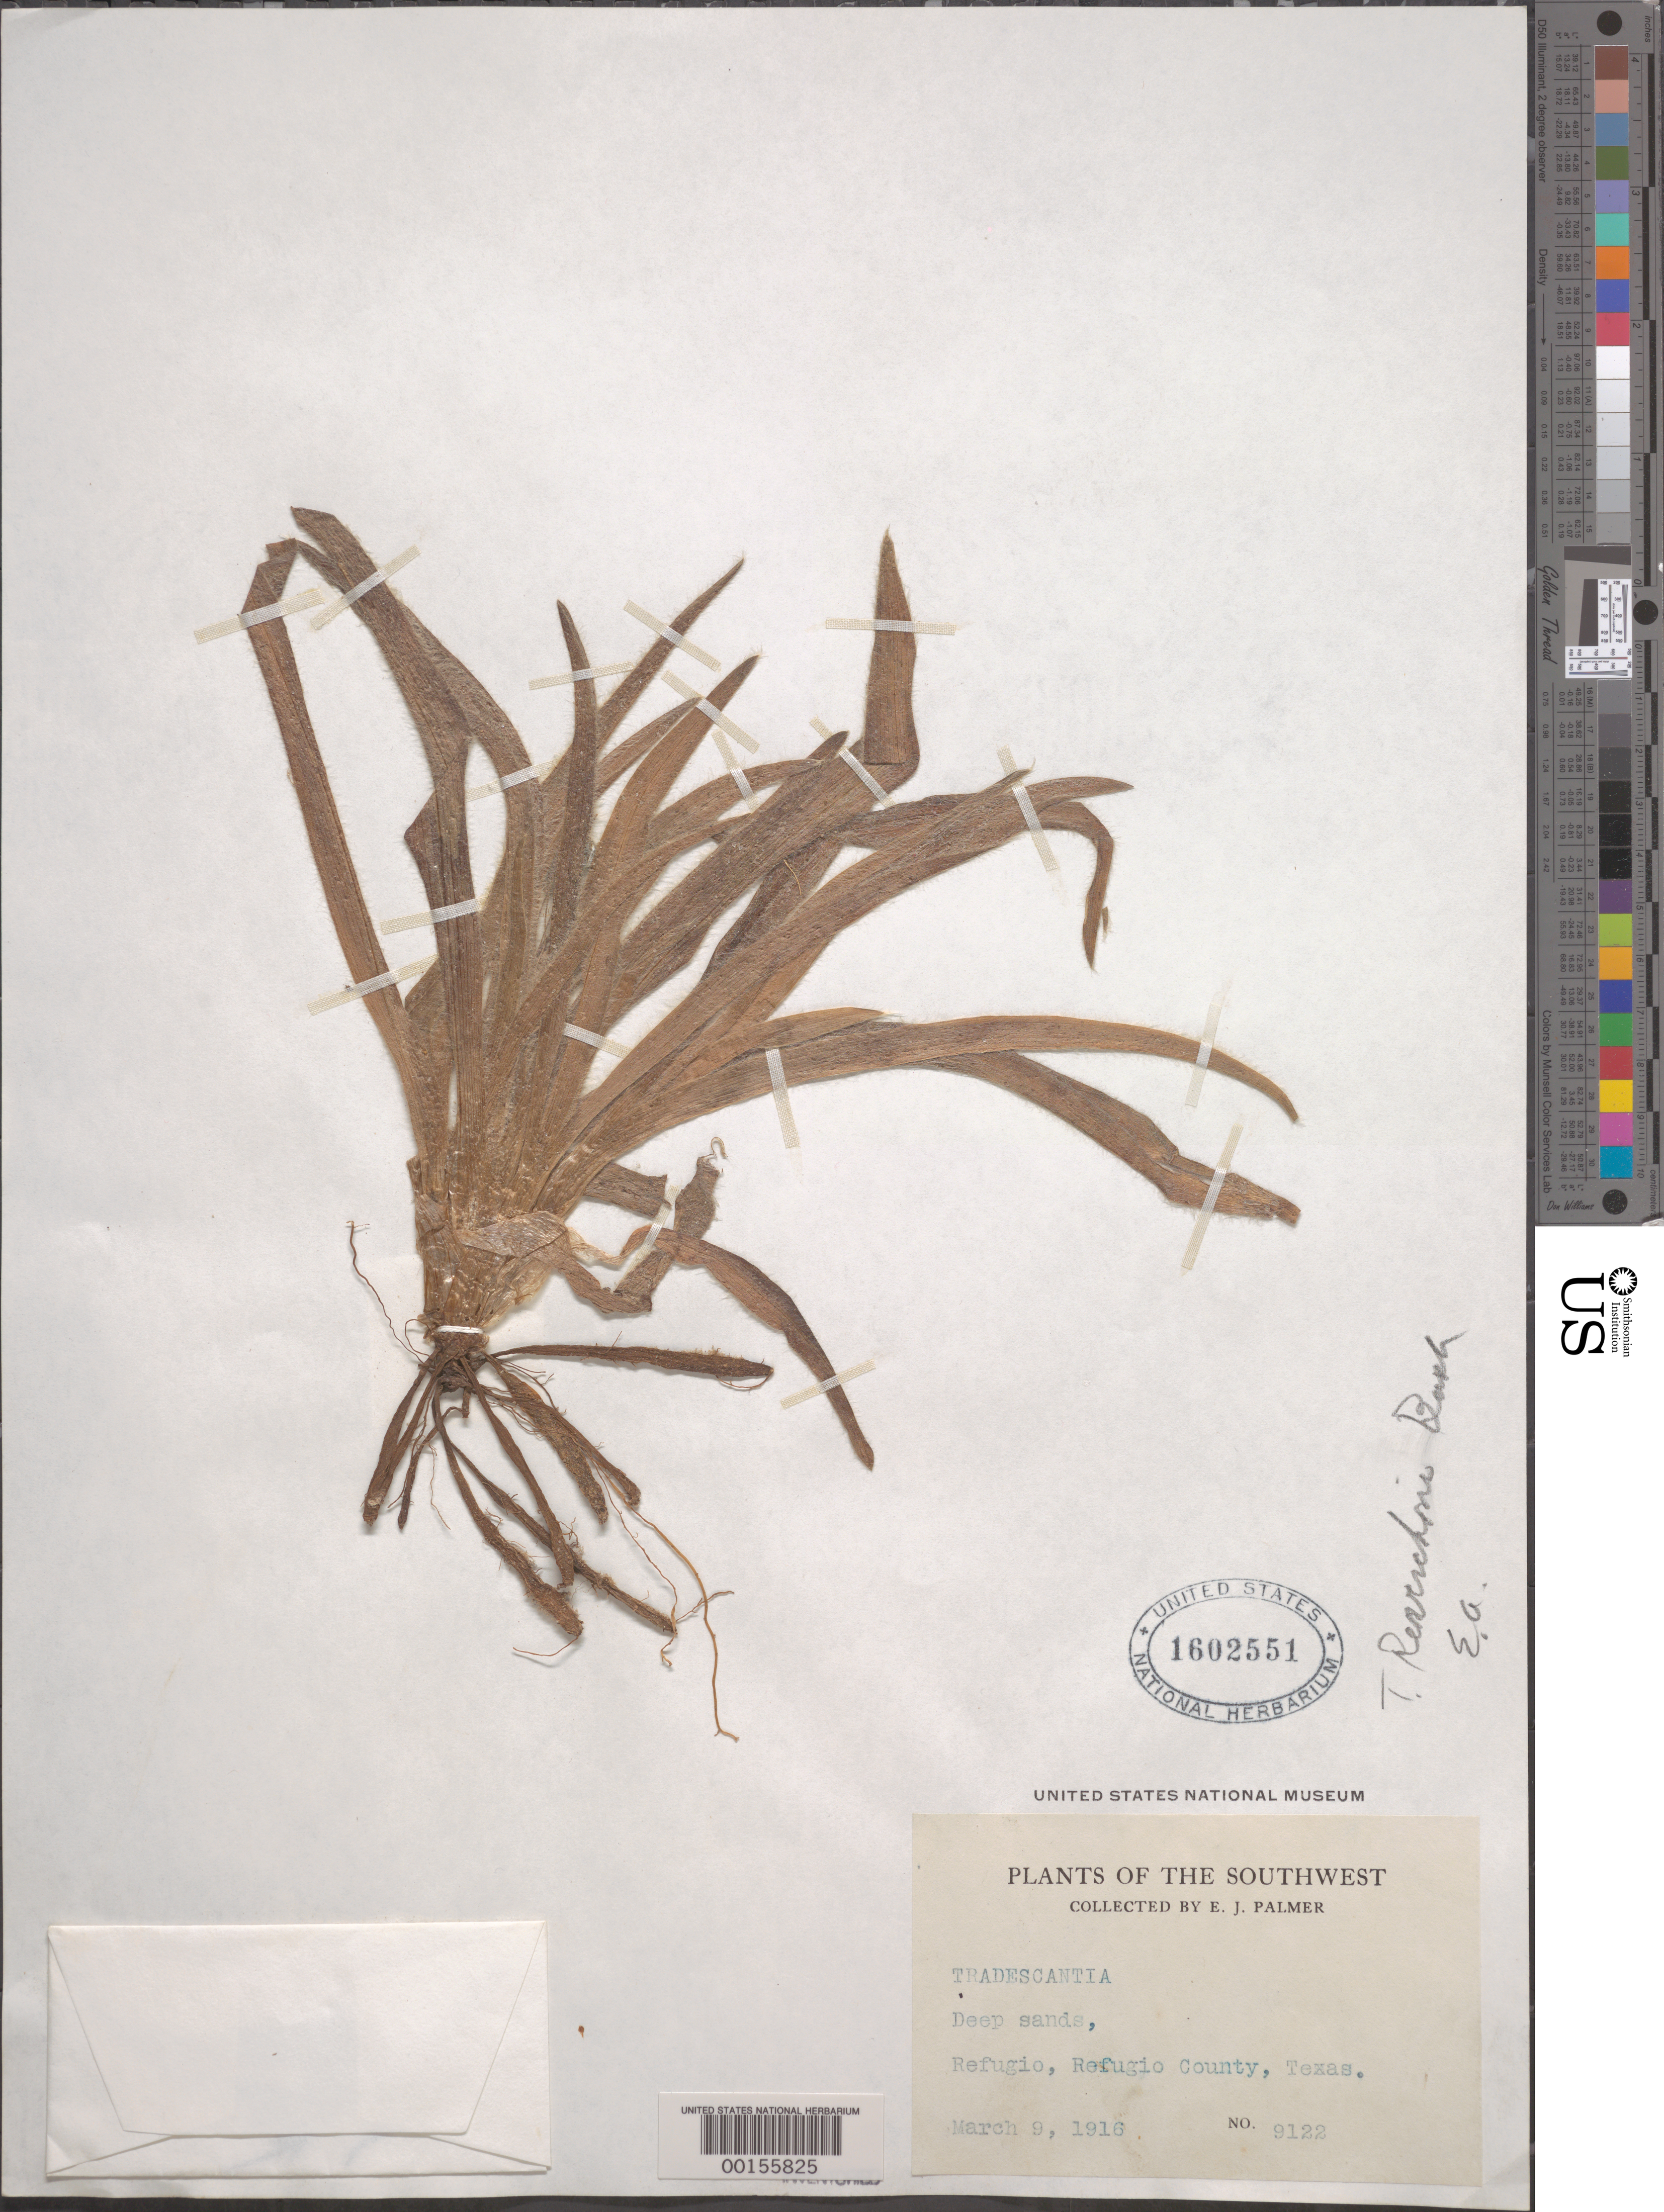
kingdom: Plantae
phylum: Tracheophyta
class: Liliopsida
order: Commelinales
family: Commelinaceae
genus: Tradescantia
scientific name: Tradescantia reverchonii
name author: Bush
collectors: E. J. Palmer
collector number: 9122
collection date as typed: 09 Mar 1916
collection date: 1916-03-09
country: United States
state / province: Texas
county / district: Refugio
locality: Refugio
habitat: Deep sands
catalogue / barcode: US 1602551